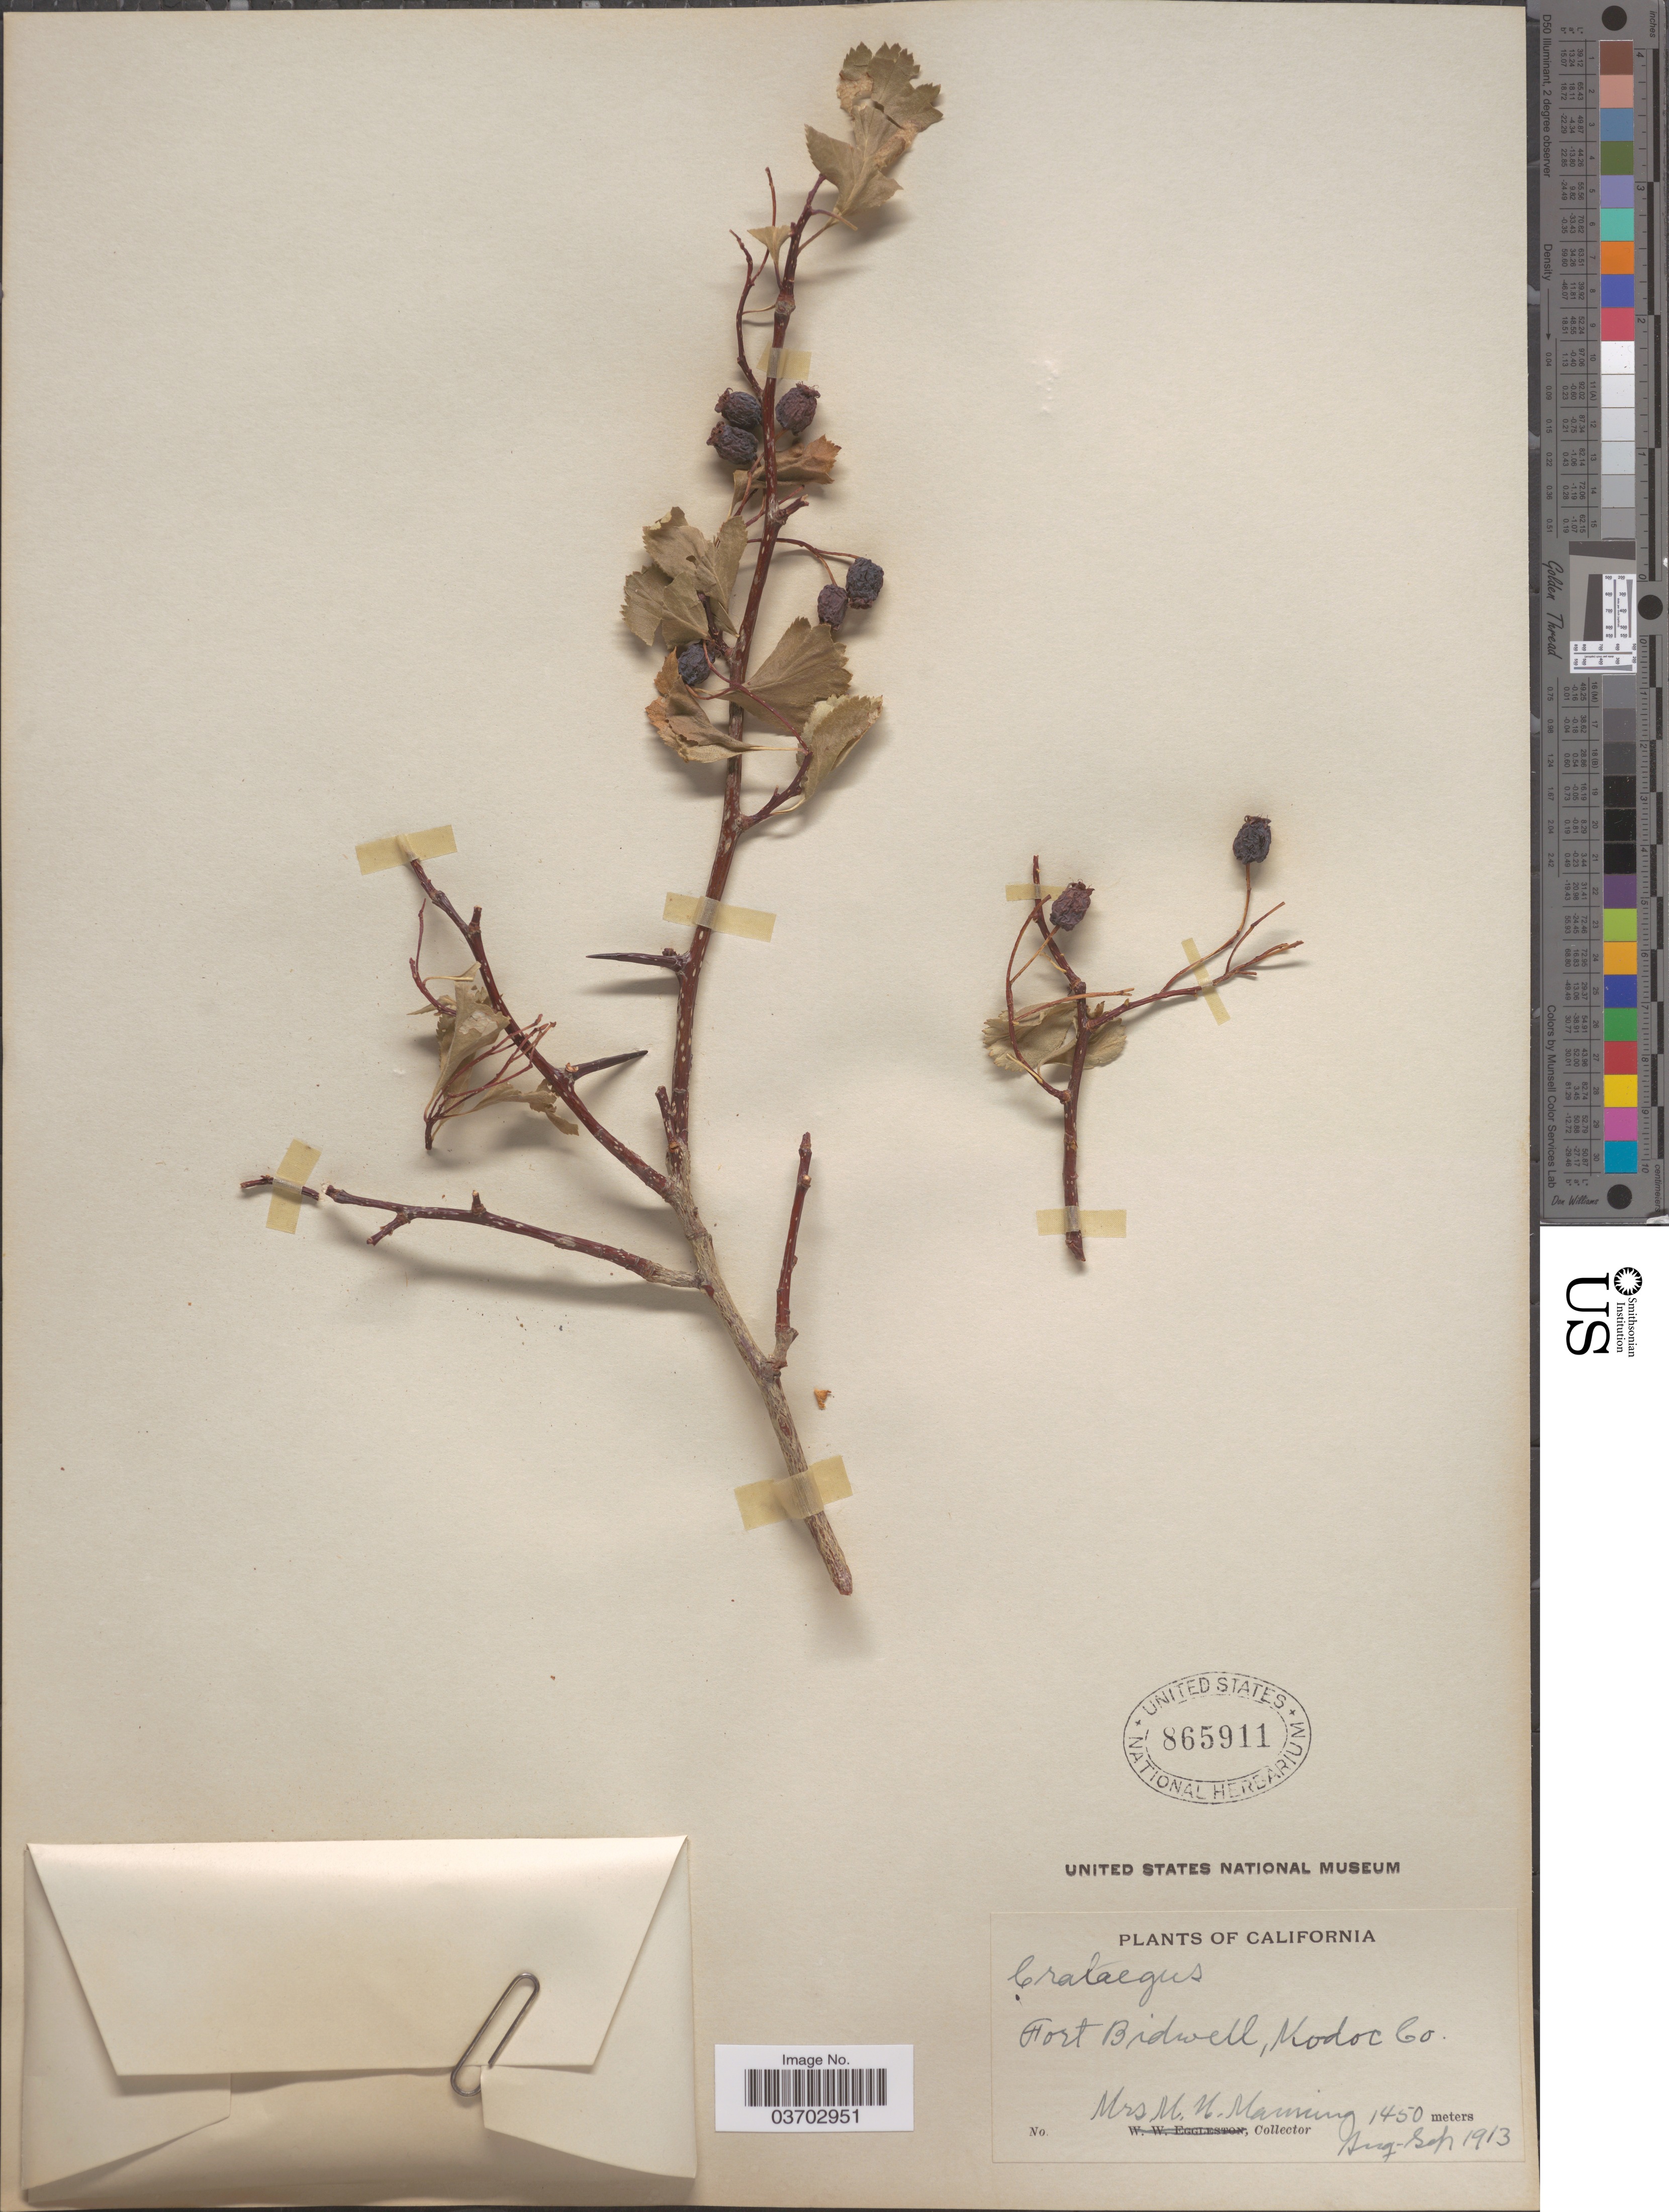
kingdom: Plantae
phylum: Tracheophyta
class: Magnoliopsida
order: Rosales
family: Rosaceae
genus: Crataegus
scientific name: Crataegus sp.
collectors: M. Manning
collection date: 1913-08/1913-09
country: United States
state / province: California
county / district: Modoc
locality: Fort Bidwell, Modoc County.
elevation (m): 1450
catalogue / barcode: US 865911